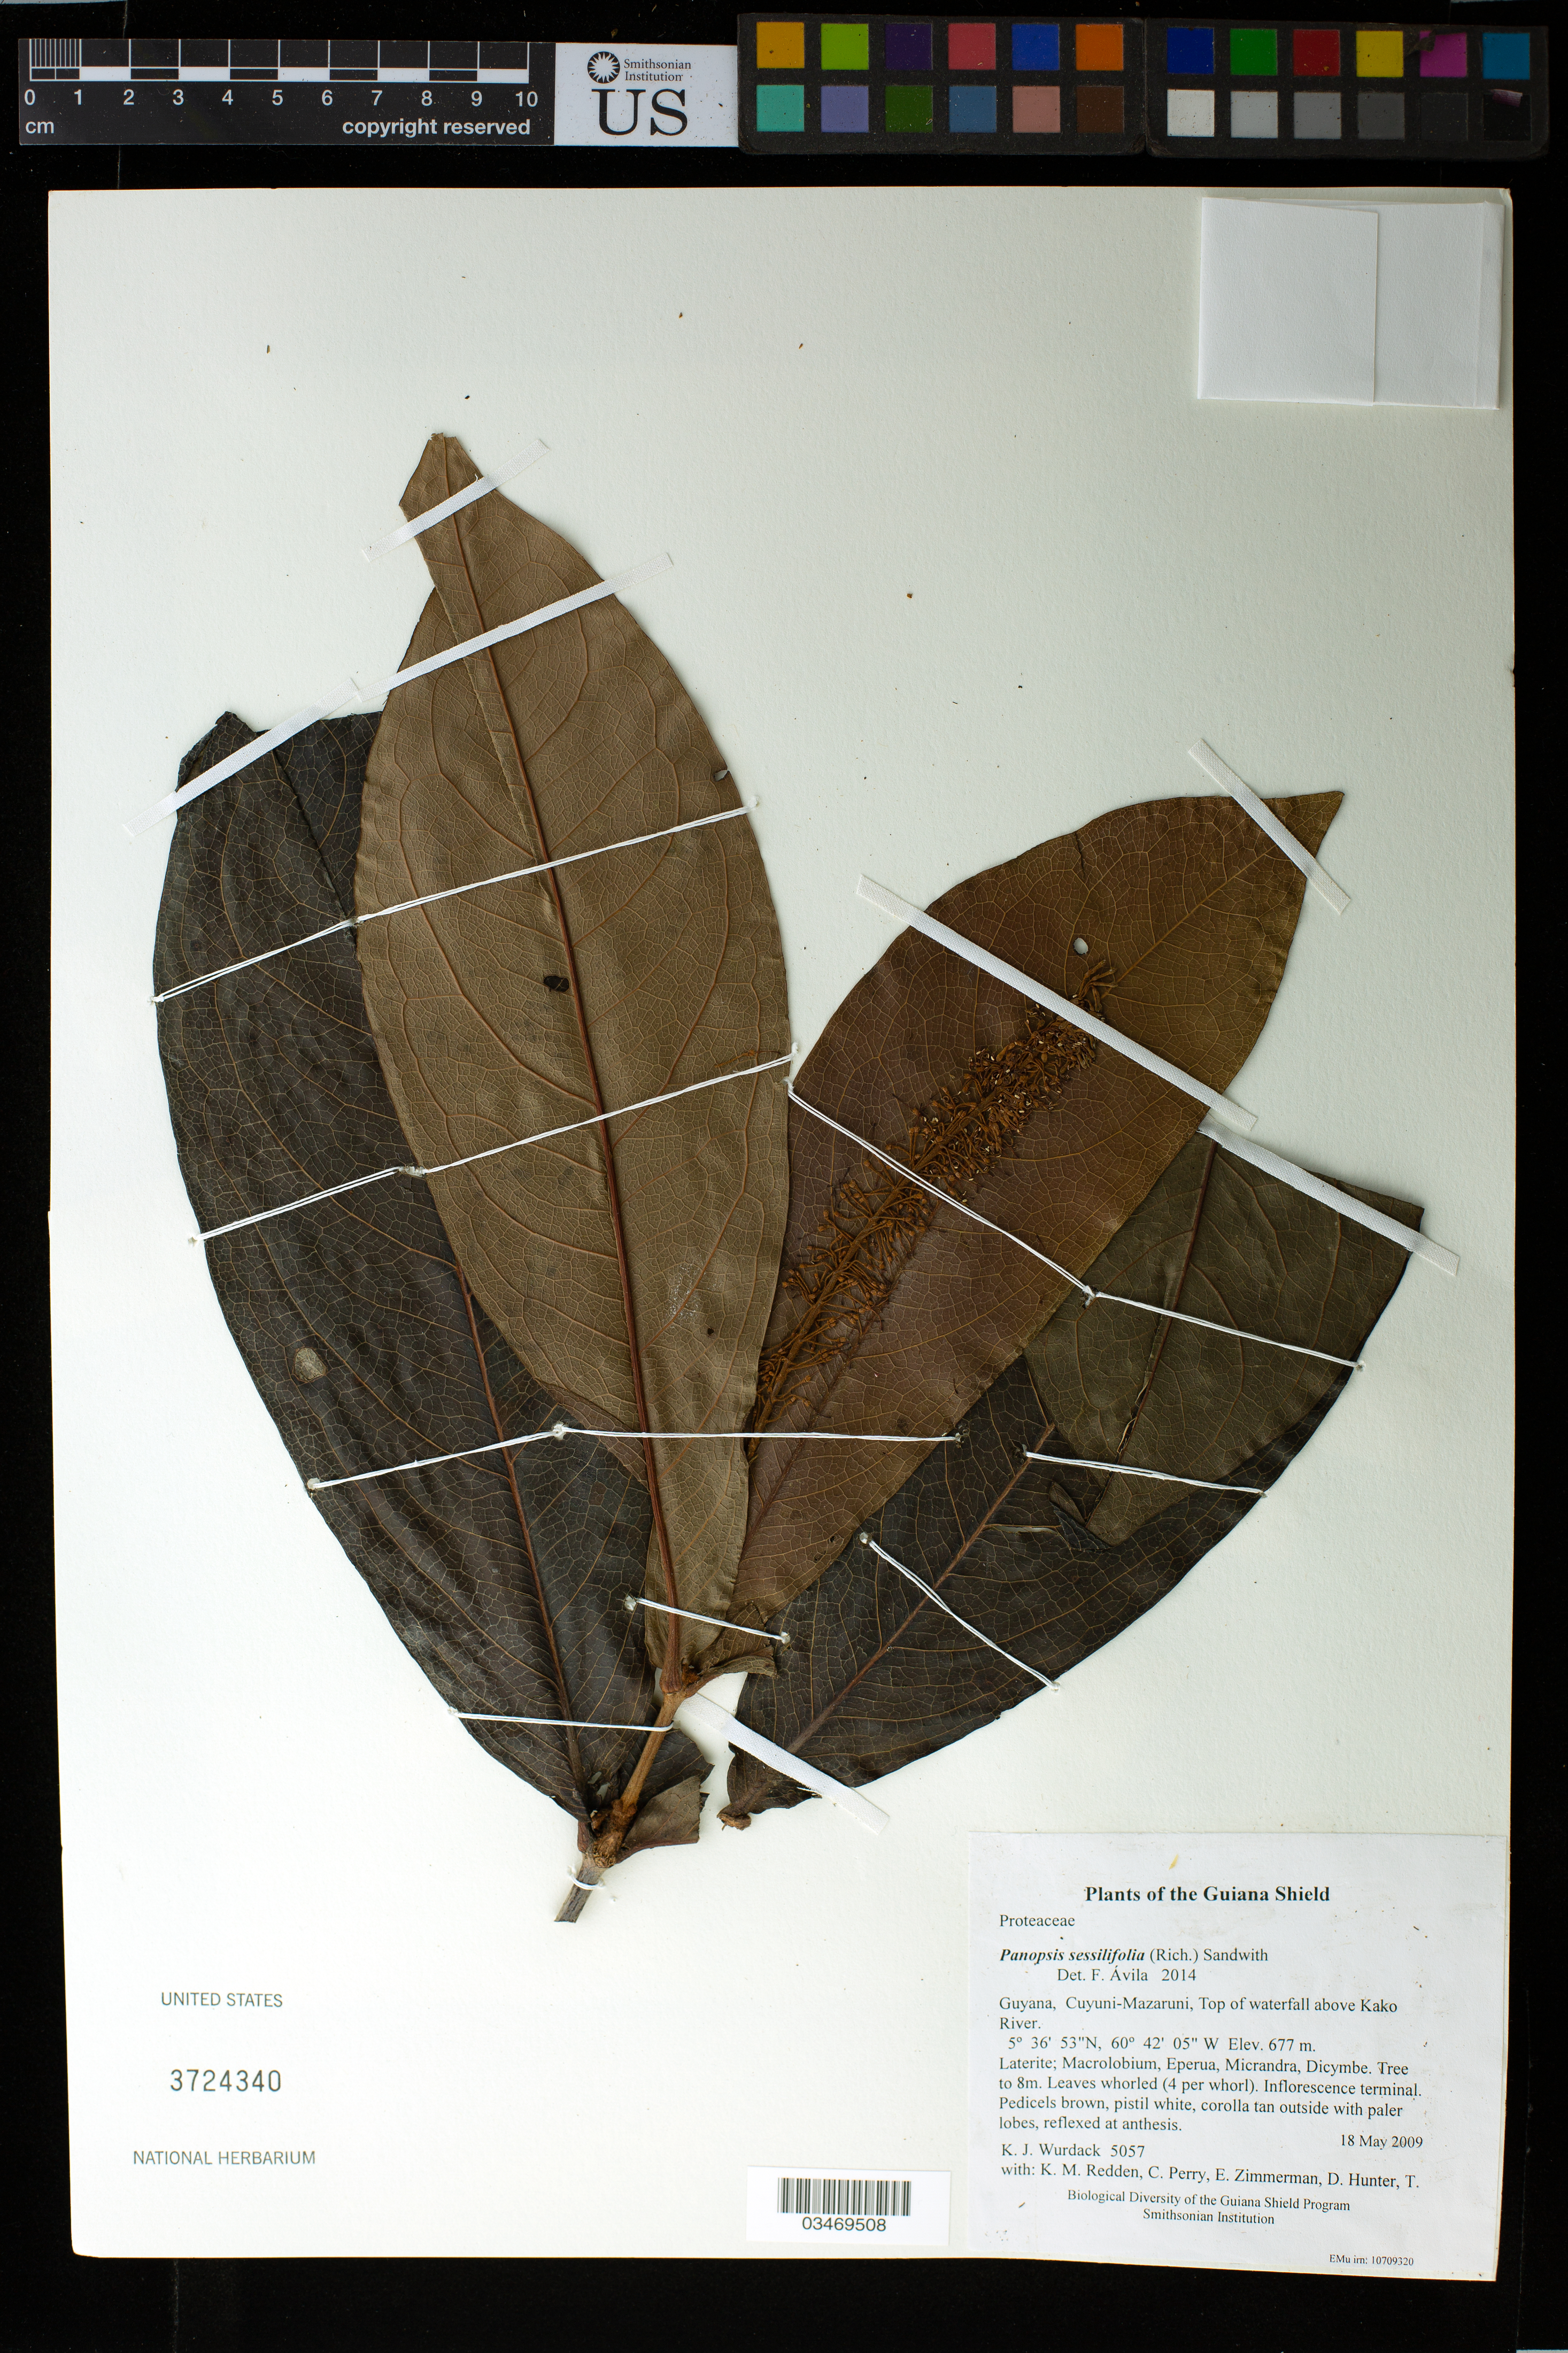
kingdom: Plantae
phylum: Tracheophyta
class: Magnoliopsida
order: Proteales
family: Proteaceae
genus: Panopsis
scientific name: Panopsis sessilifolia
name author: (Rich.) Sandwith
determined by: Ávila, F. A.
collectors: K. Wurdack, K. M. Redden, C. Perry, E. Zimmerman, D. Hunter, T. Hunter & V. Roland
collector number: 5057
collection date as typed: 18 May 2009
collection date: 2009-05-18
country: Guyana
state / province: Cuyuni-Mazaruni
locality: Top of waterfall above Kako River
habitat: Laterite; Macrolobium, Eperua, Micrandra, Dicymbe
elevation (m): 677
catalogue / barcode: US 3724340